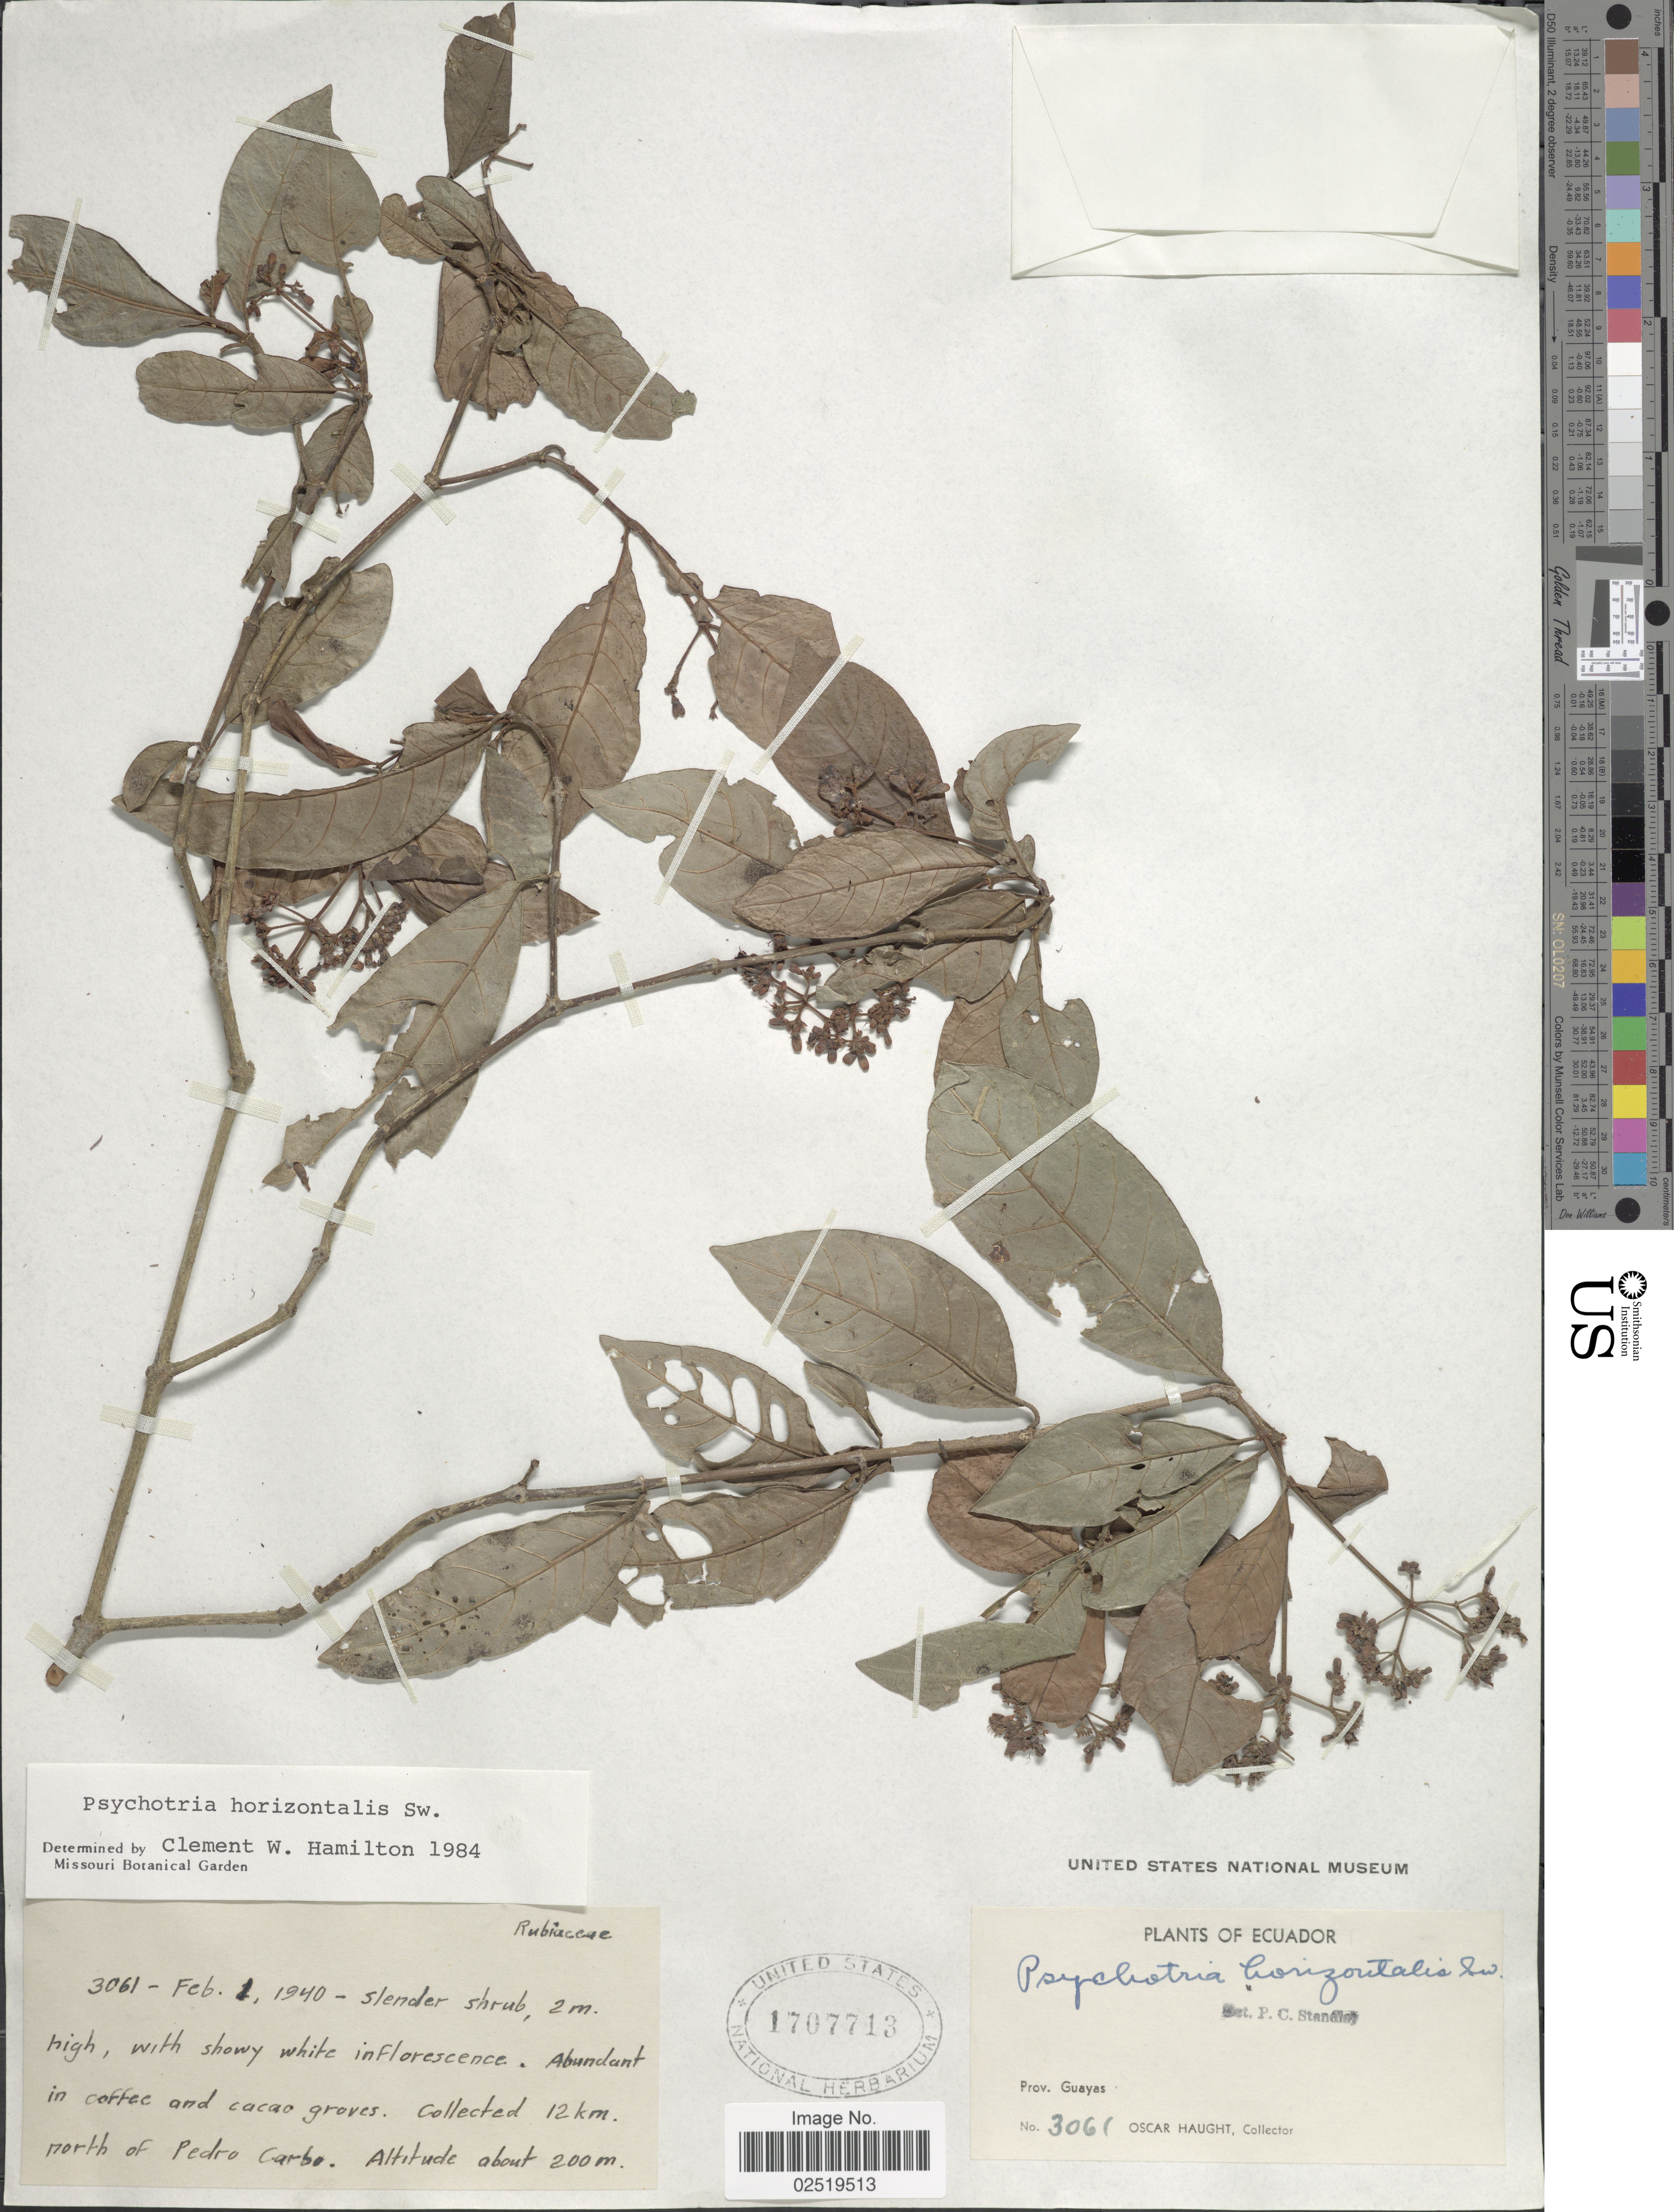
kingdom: Plantae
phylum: Tracheophyta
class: Magnoliopsida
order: Gentianales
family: Rubiaceae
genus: Psychotria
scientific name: Psychotria horizontalis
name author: Sw.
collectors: O. L. Haught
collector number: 3061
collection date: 1940-02-01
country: Ecuador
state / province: Guayas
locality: Abundant in coffee and cacao groves, collected 12 km. north of Pedro Carbo.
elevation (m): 200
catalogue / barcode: US 1707713